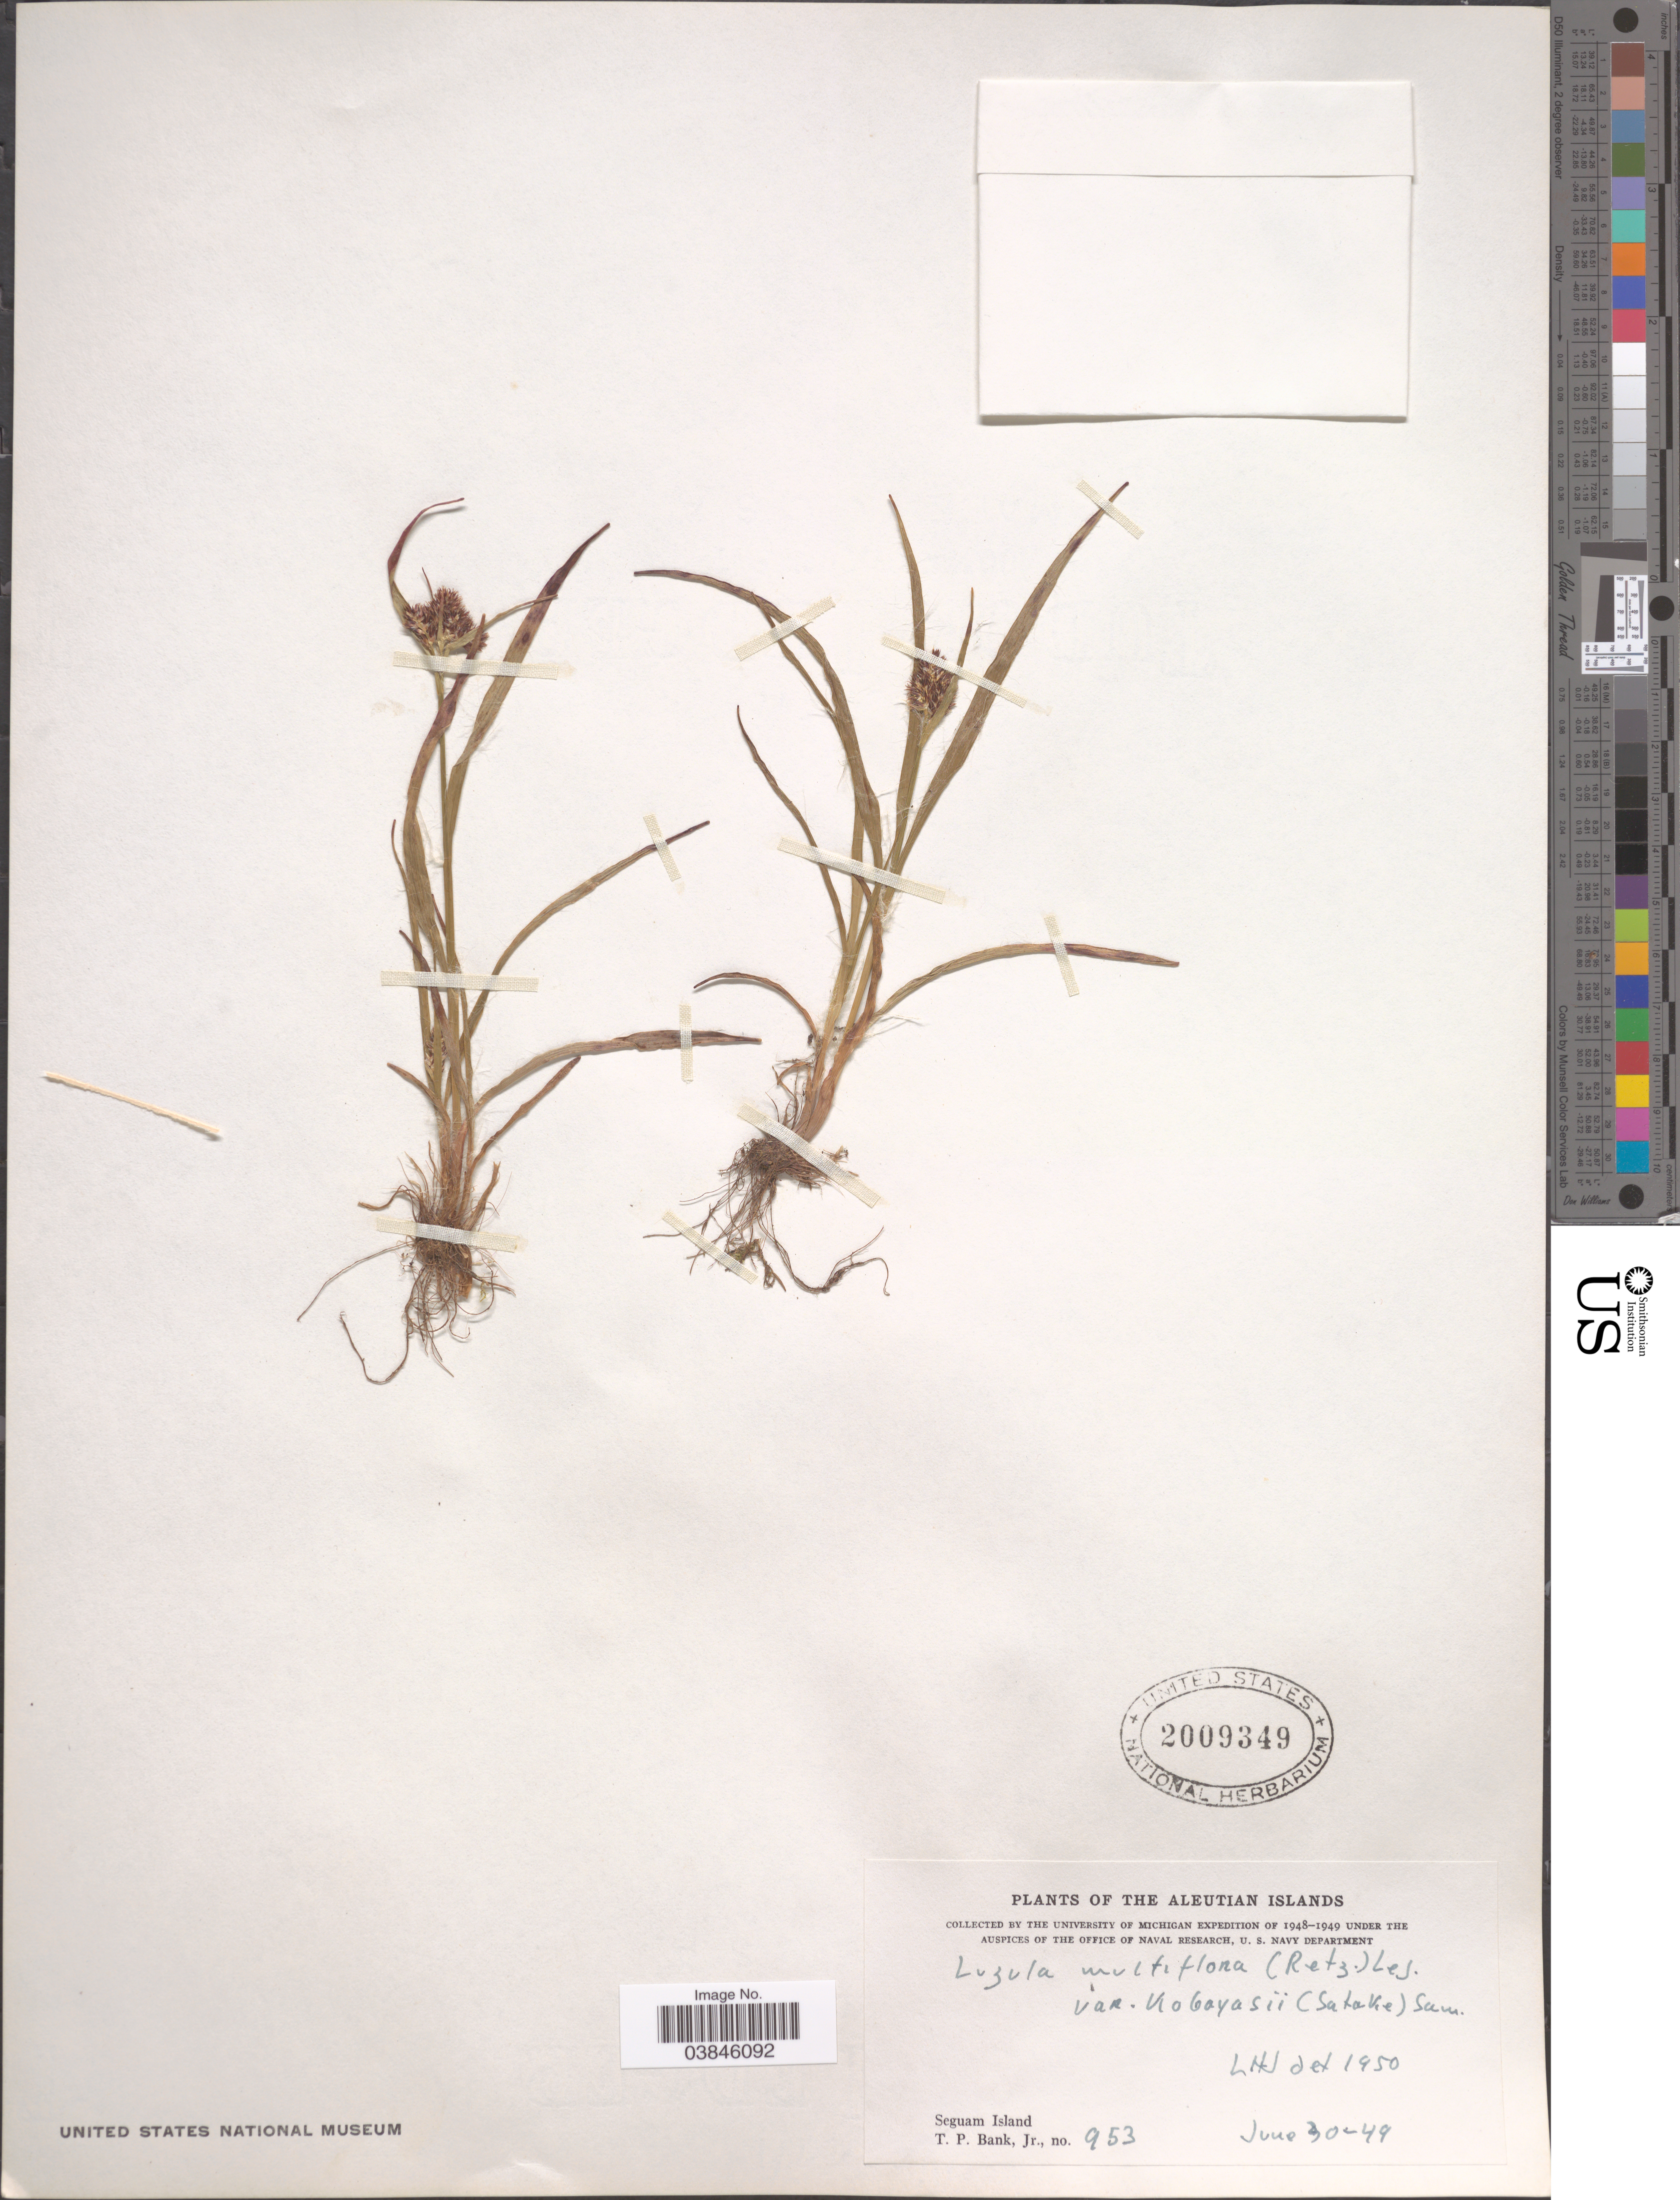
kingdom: Plantae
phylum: Tracheophyta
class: Liliopsida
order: Poales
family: Juncaceae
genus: Luzula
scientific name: Luzula multiflora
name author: (Ehrh.) Lej.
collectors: T. Bank Jr.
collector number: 953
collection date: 1949-06-30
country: United States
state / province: Alaska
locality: Aleutian Islands. Seguam Island.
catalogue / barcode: US 2009349